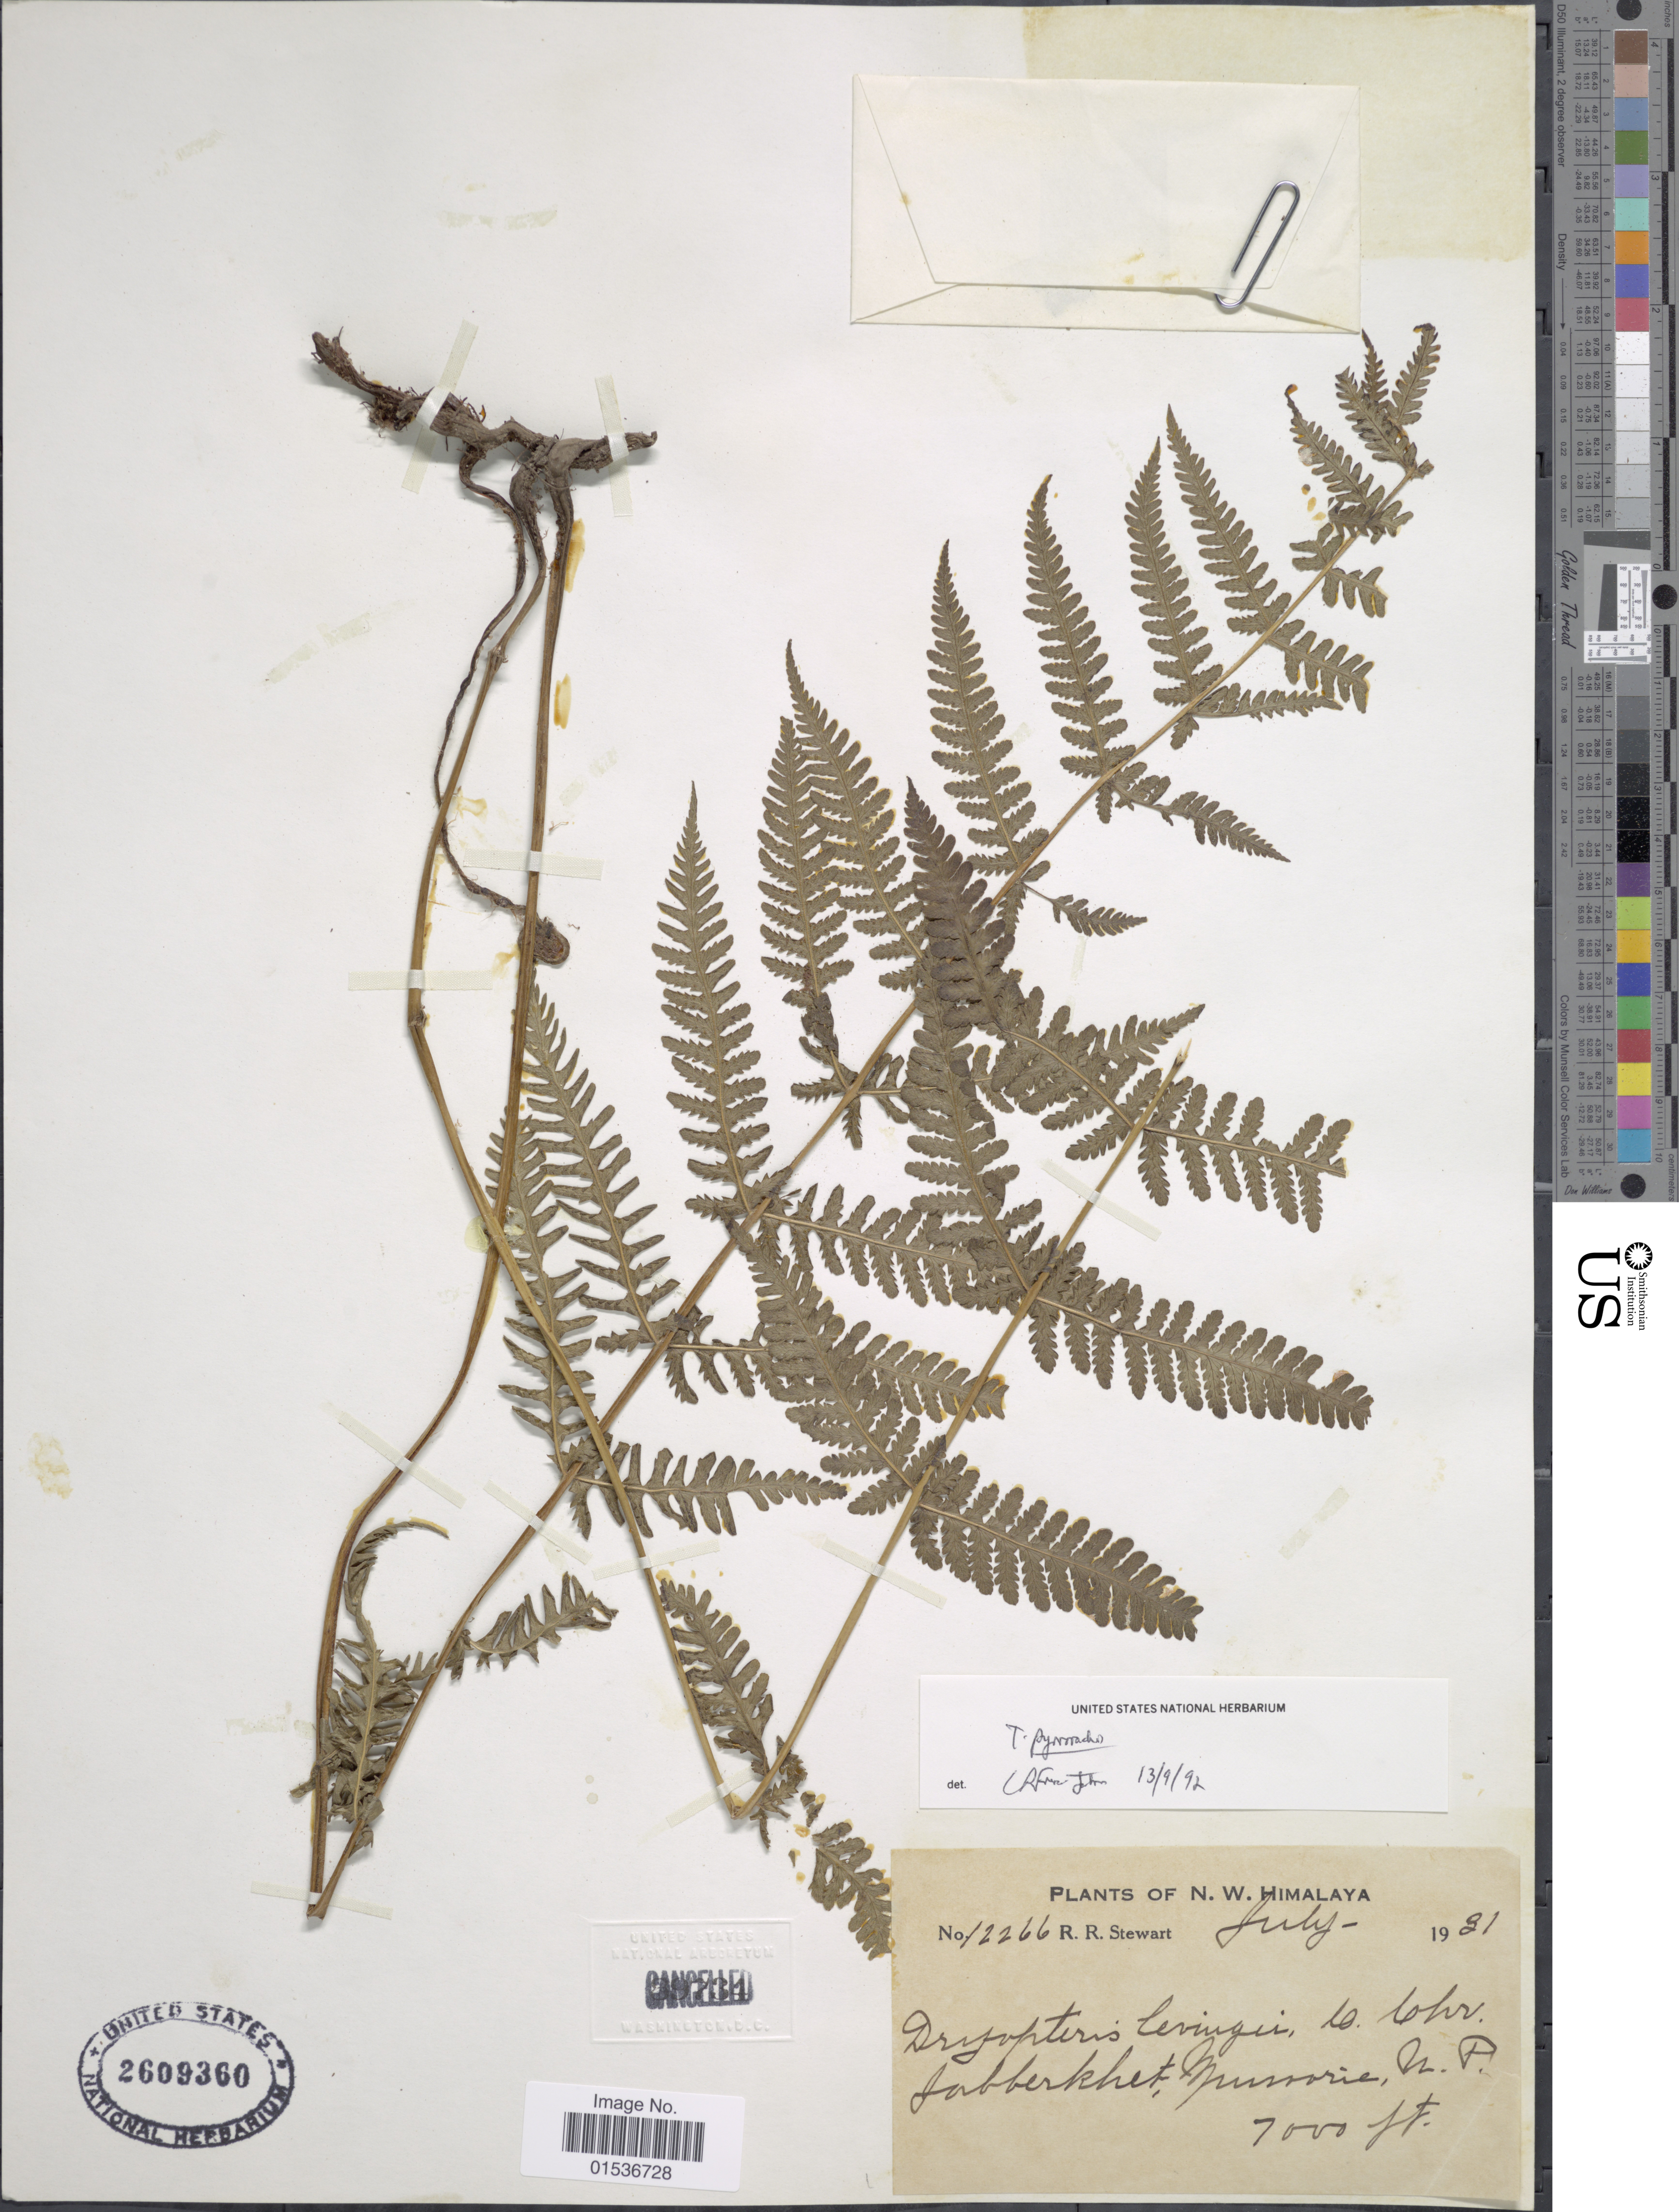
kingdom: Plantae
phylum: Tracheophyta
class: Polypodiopsida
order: Polypodiales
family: Thelypteridaceae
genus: Pseudophegopteris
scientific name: Pseudophegopteris levingei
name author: (C.B. Clarke) Ching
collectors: R. R. Stewart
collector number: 12266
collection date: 1931-07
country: India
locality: N.W. Himalaya, Jabberkhet (Jabarkhet), Mussoorie, U.P.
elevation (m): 2134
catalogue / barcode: US 2609360